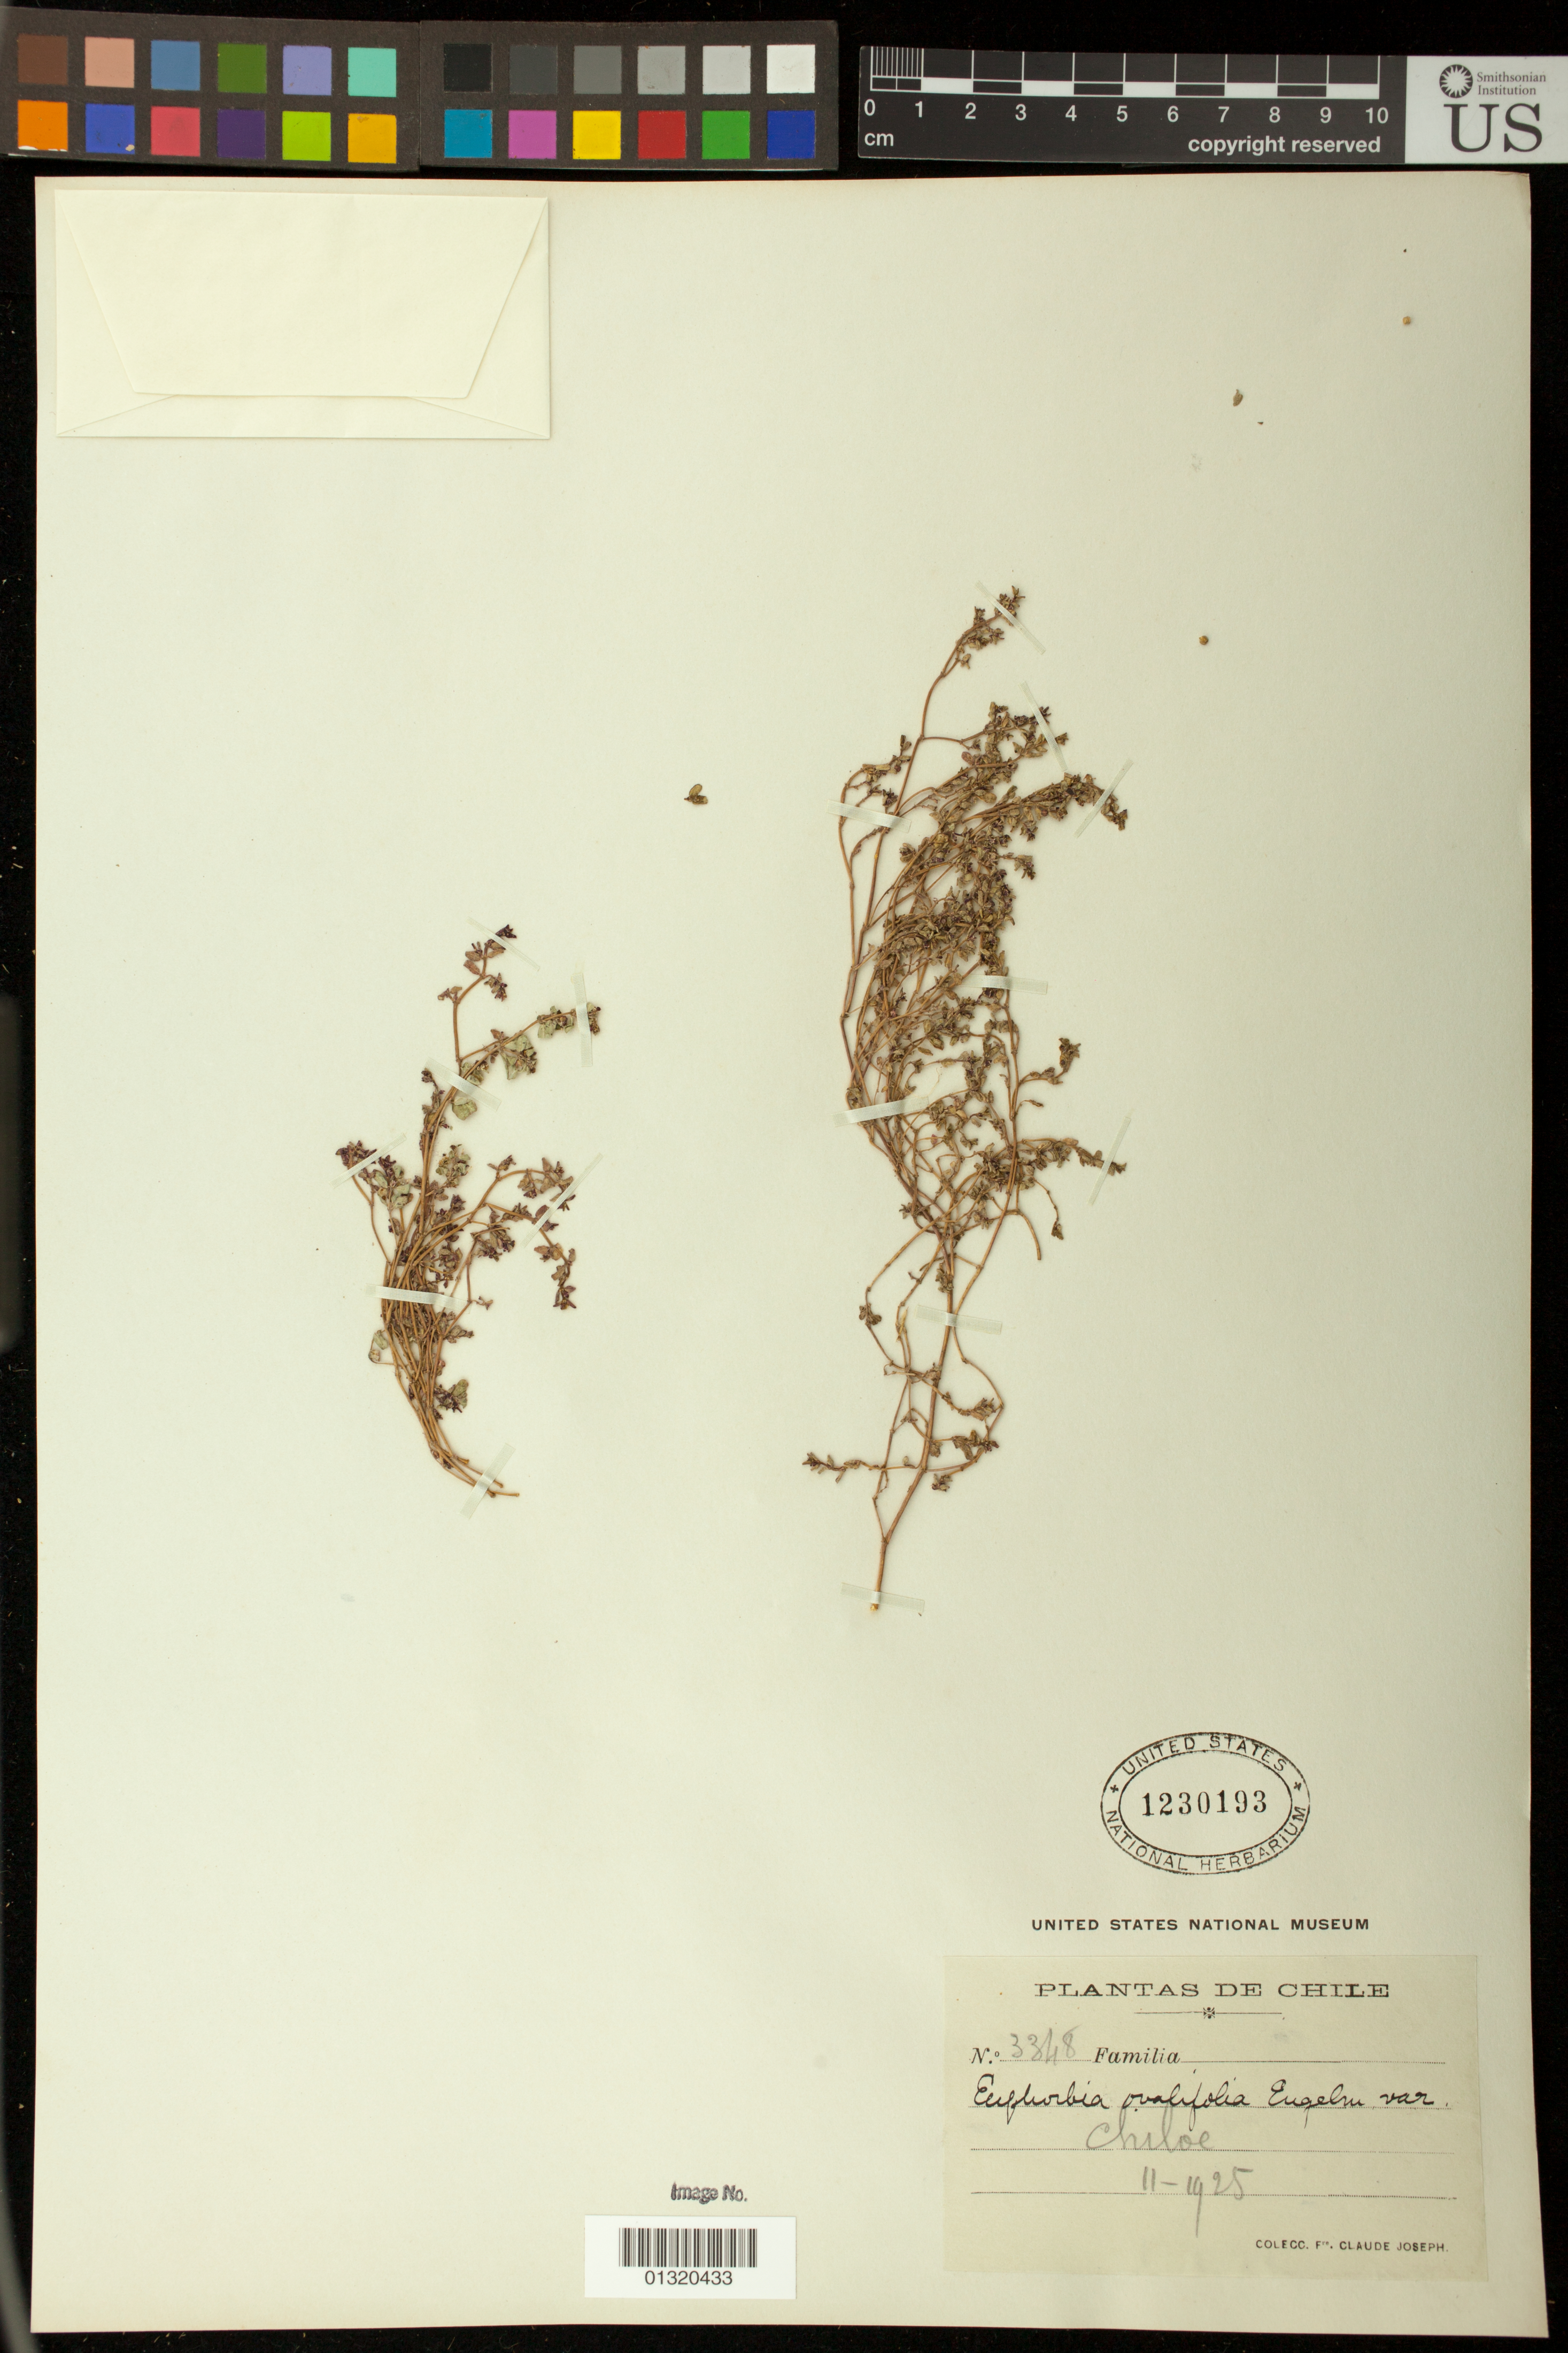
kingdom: Plantae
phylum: Tracheophyta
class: Magnoliopsida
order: Malpighiales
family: Euphorbiaceae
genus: Euphorbia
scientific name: Euphorbia klotzschii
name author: Oudejans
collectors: Bro. Claude-Joseph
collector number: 3348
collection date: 1925-11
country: Chile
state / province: Los Lagos (X)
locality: Chiloe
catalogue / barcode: US 1230193